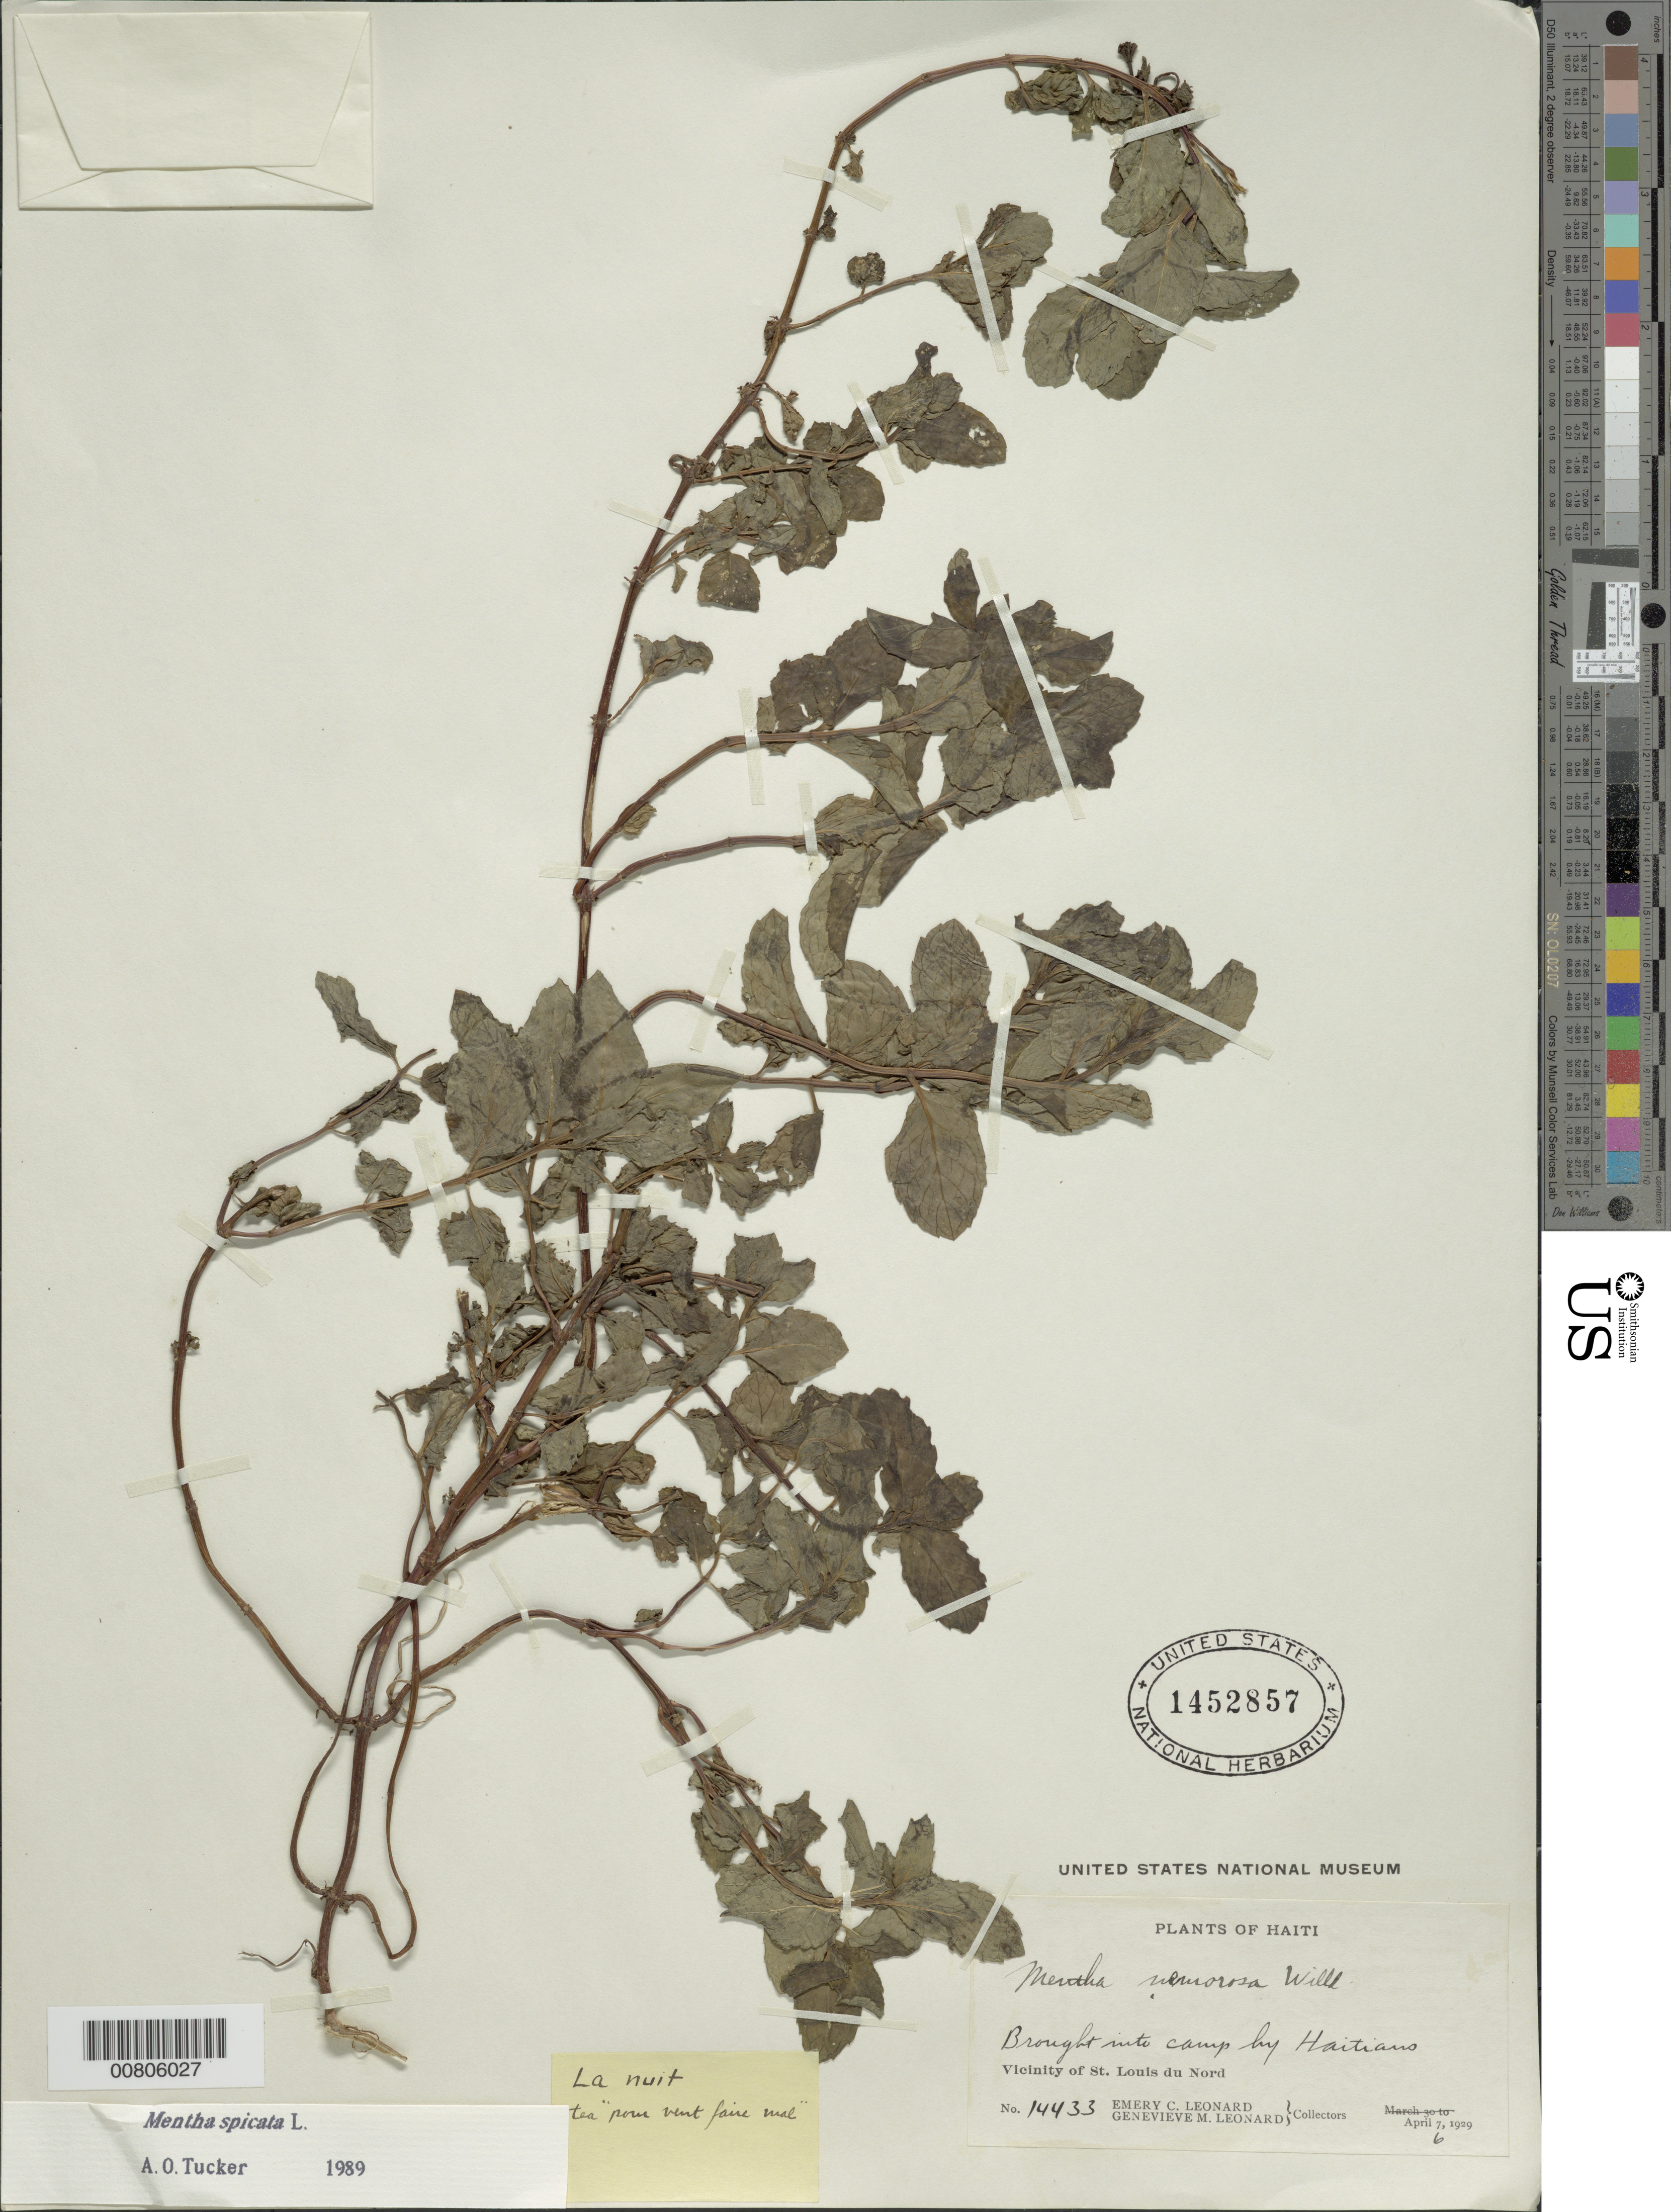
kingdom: Plantae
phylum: Tracheophyta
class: Magnoliopsida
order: Lamiales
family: Lamiaceae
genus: Mentha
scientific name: Mentha spicata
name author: L.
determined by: Tucker, A. O.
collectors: E. C. Leonard & G. M. Leonard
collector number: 14433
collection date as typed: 06 Apr 1929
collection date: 1929-04-06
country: Haiti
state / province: Nord-Ouest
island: Hispaniola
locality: Vicinity of St. Louis du Nord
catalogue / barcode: US 1452857